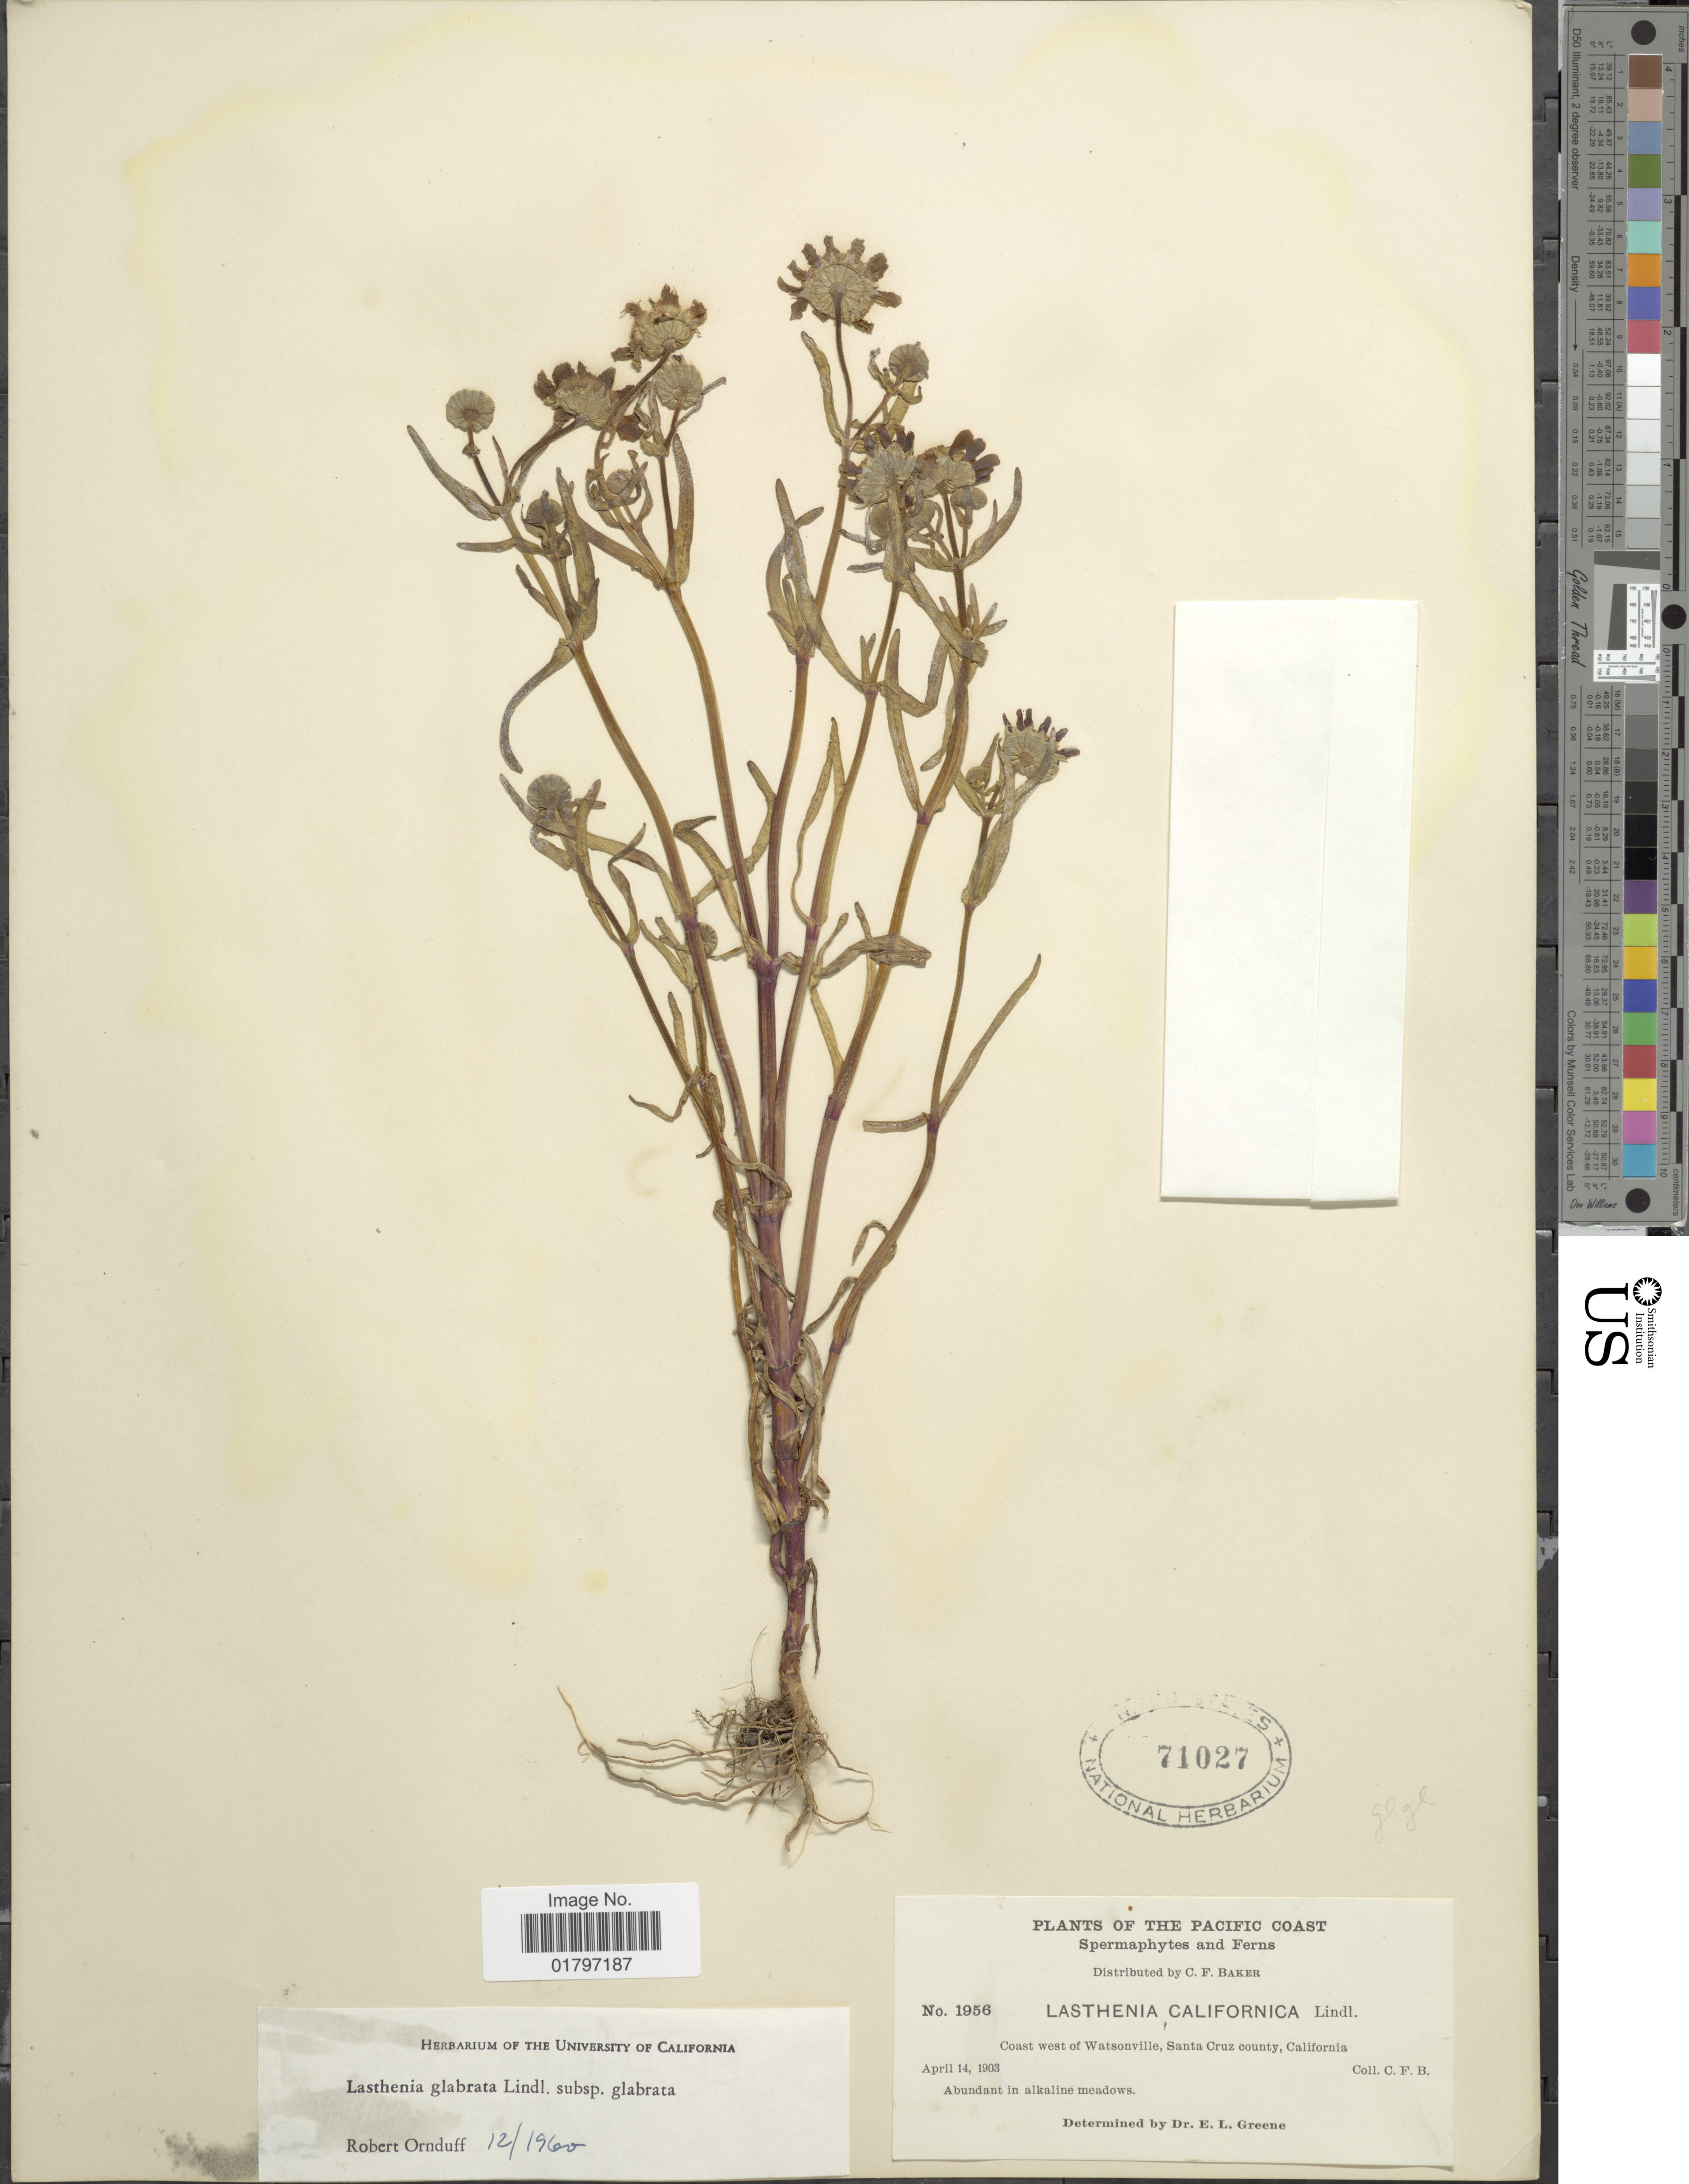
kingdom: Plantae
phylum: Tracheophyta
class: Magnoliopsida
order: Asterales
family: Asteraceae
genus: Lasthenia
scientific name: Lasthenia glabrata subsp. glabrata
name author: Lindl.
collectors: C. F. Baker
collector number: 1956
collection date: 1903-04-14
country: United States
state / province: California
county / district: Santa Cruz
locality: Pacific Coast. Coast west of Watsonville, Santa Cruz county, California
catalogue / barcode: US 71027